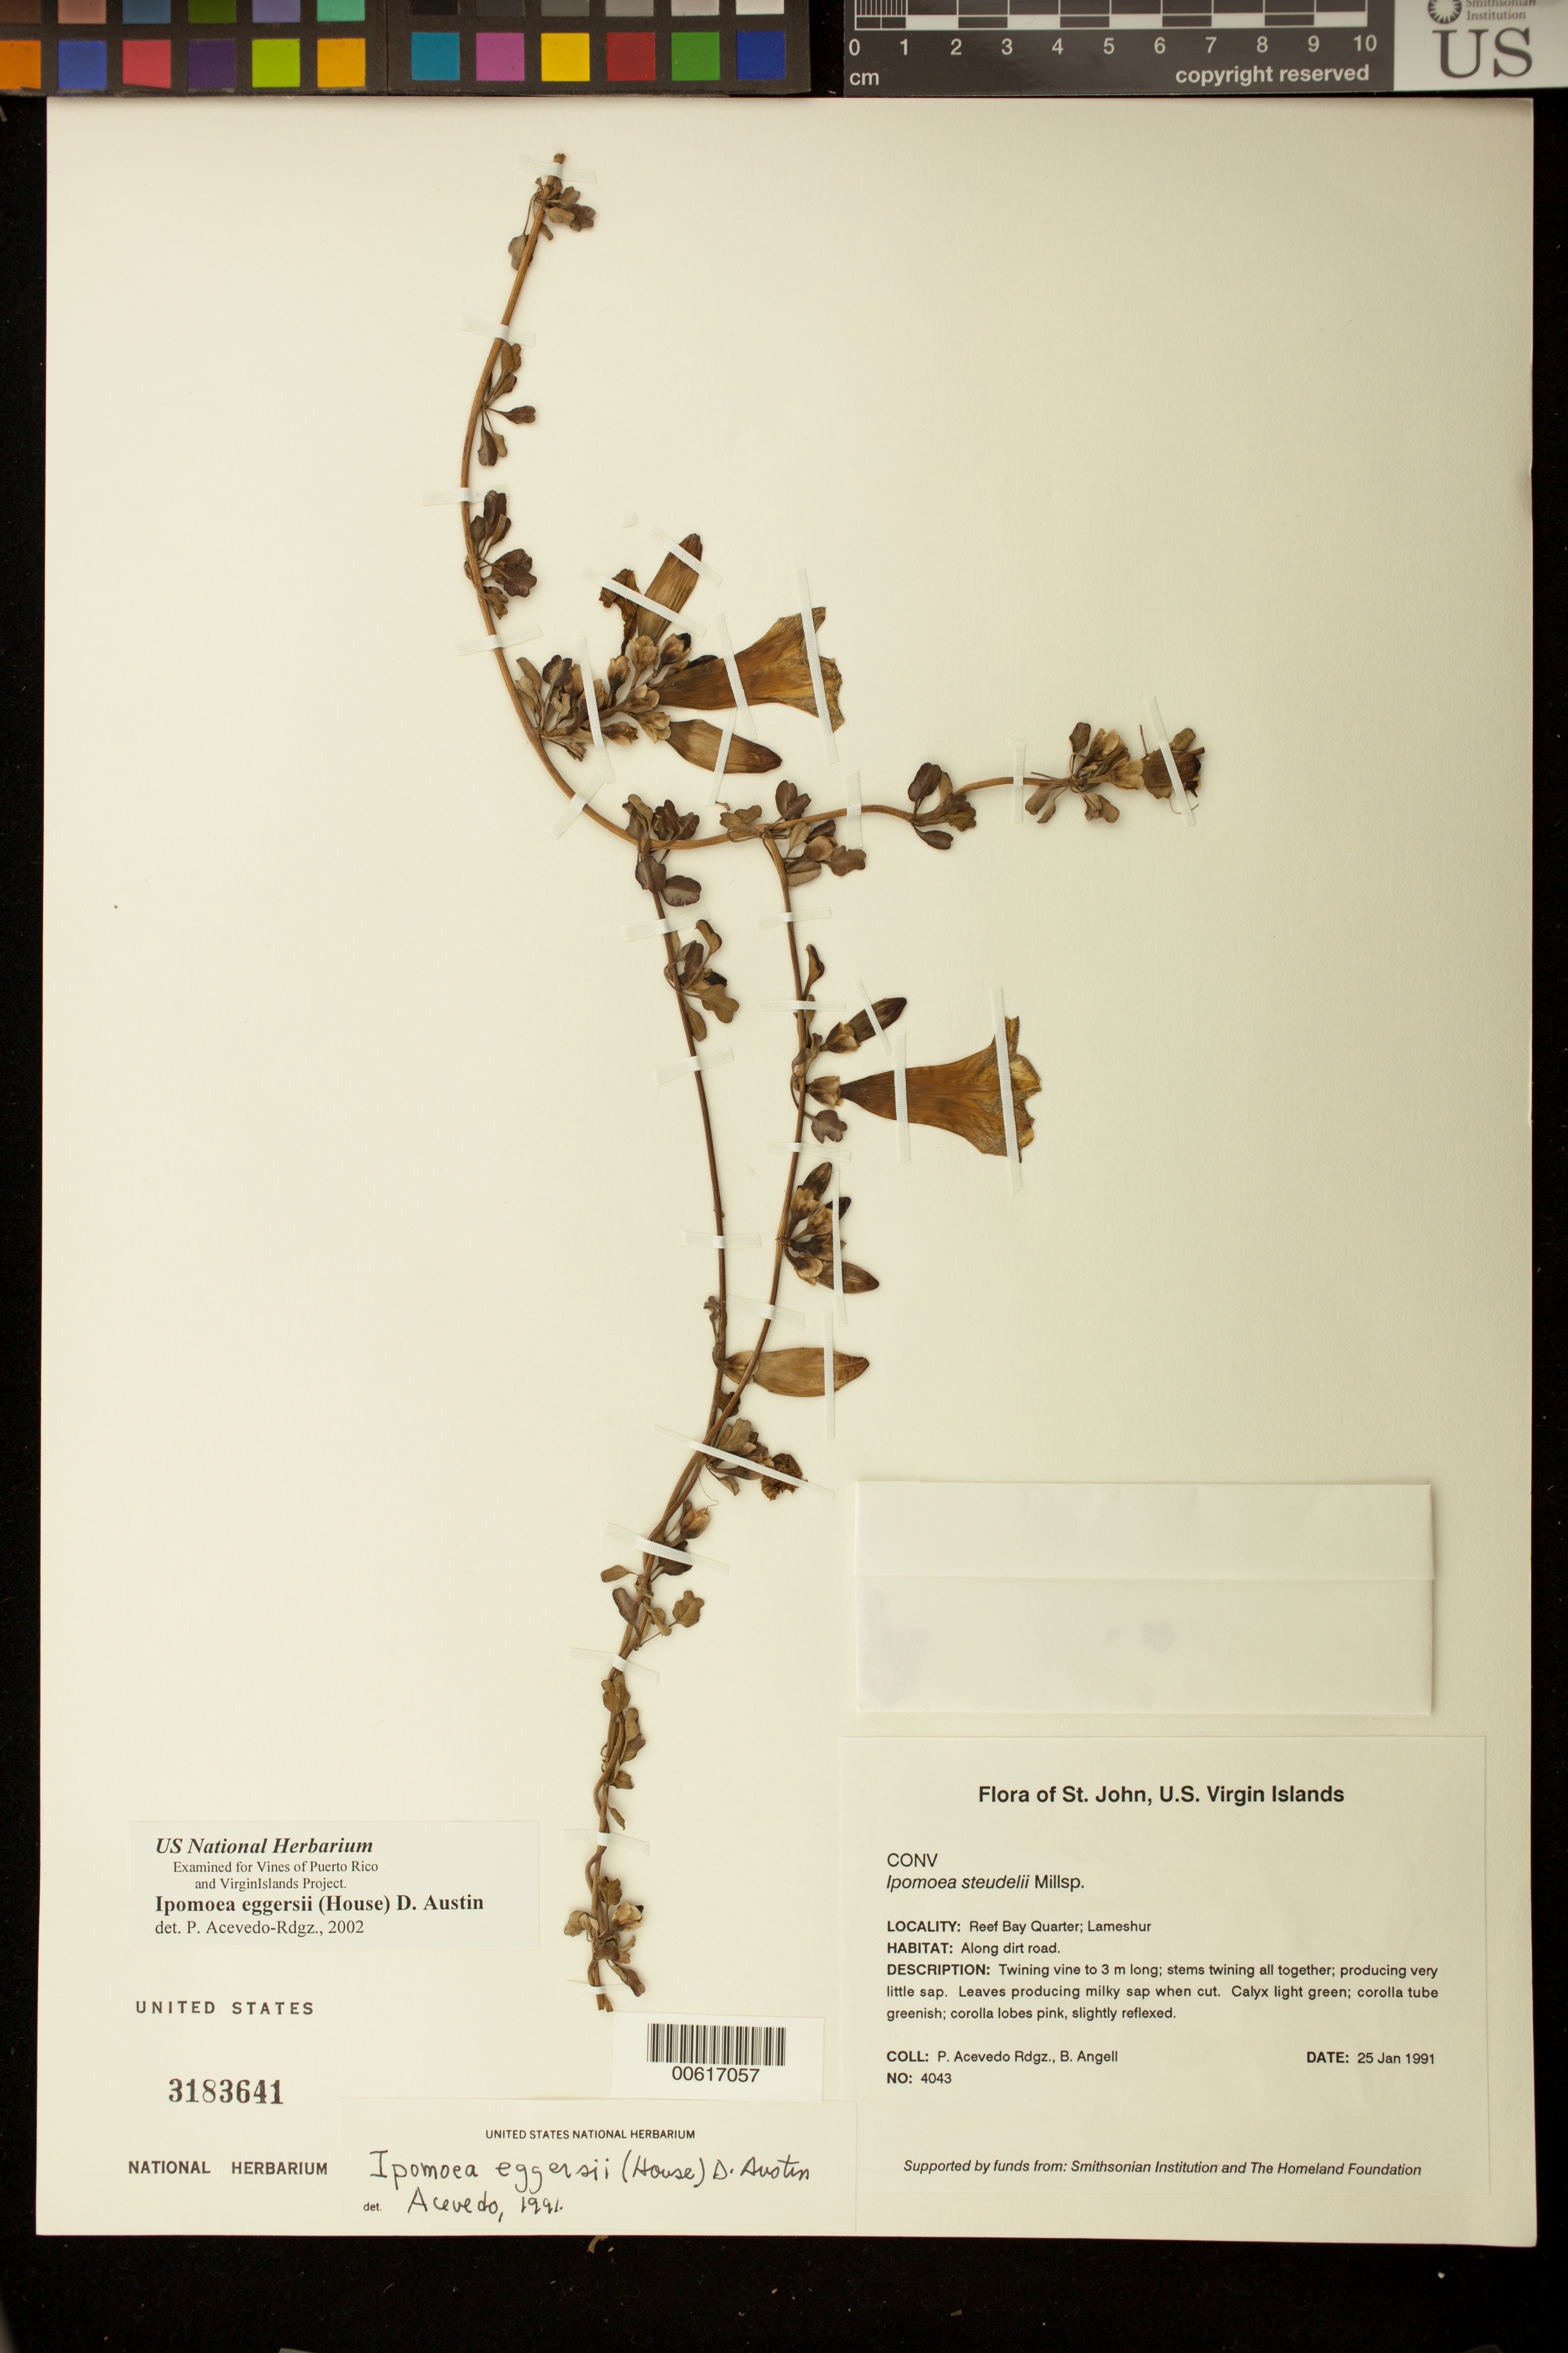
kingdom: Plantae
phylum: Tracheophyta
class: Magnoliopsida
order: Solanales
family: Convolvulaceae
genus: Ipomoea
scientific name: Ipomoea eggersii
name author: (House) D.F. Austin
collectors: P. Acevedo-Rodr. & Bobbi Angell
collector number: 4043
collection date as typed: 25 Jan 1991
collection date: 1991-01-25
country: U.S. Virgin Islands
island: St. John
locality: Reef Bay Quarter; Lameshur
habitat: Along dirt road.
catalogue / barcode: US 3183641